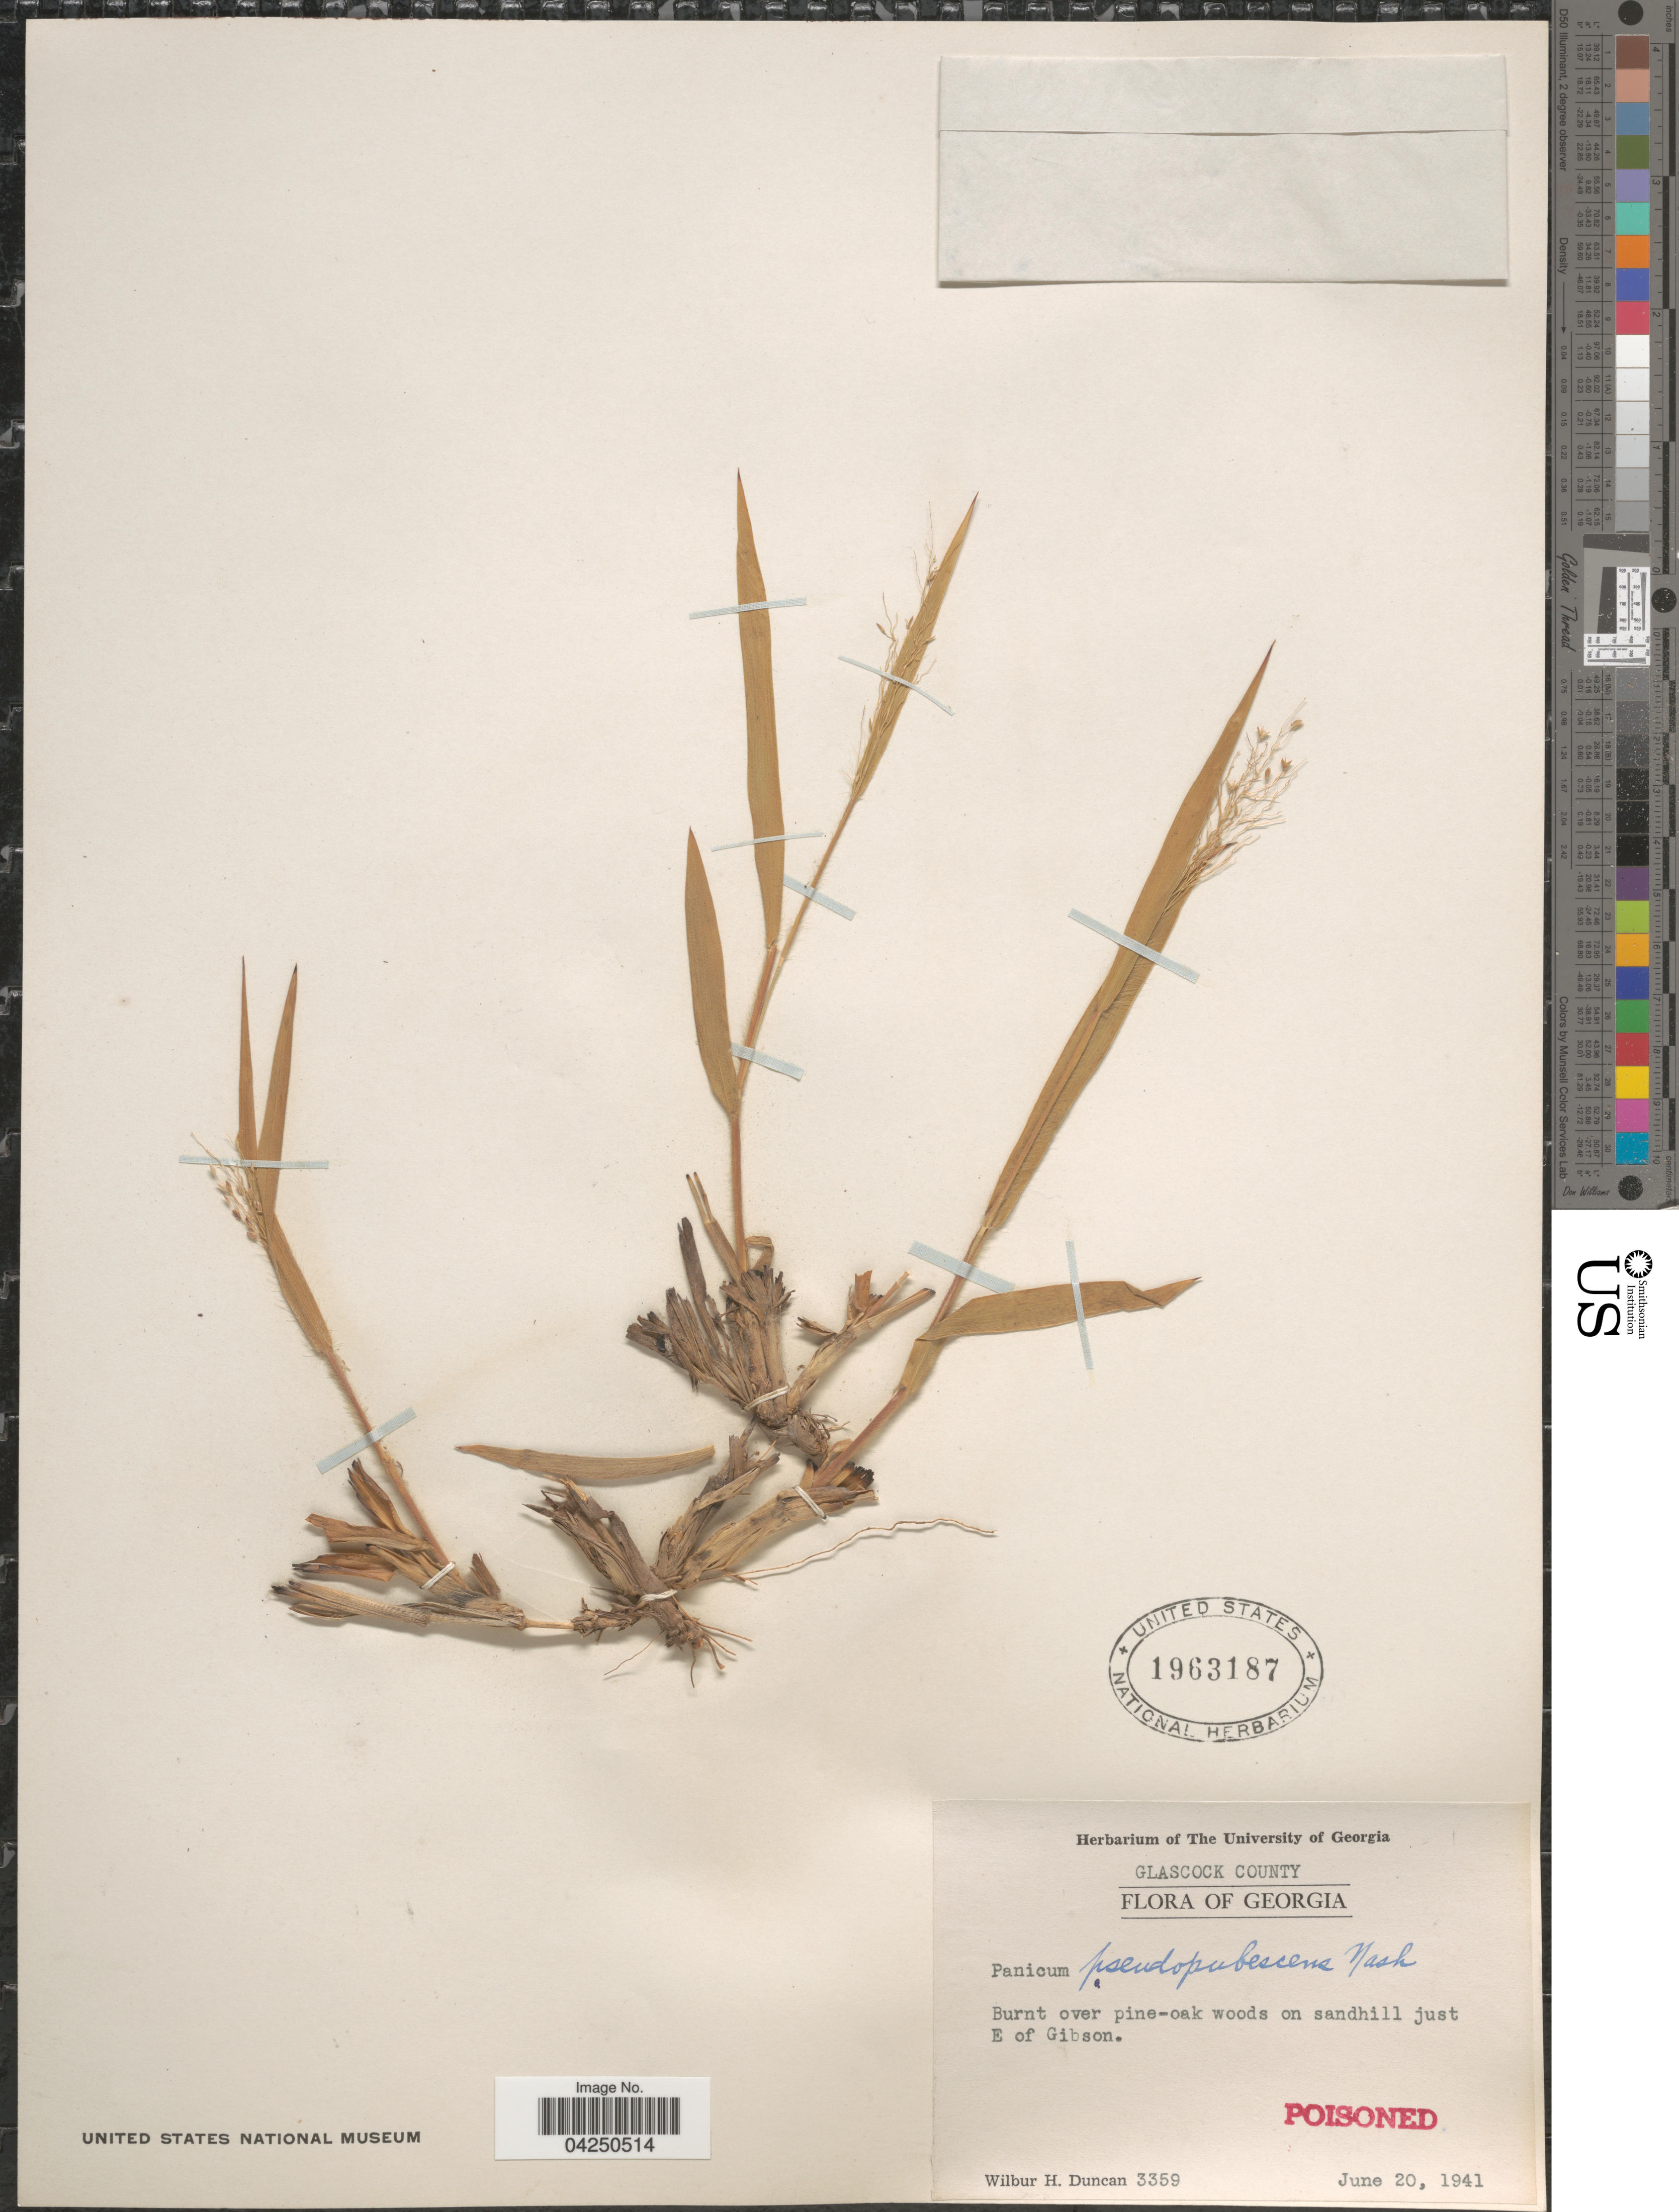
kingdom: Plantae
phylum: Tracheophyta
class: Liliopsida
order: Poales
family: Poaceae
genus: Dichanthelium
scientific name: Dichanthelium acuminatum var. acuminatum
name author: (Sw.) Gould & C.A. Clark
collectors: W. H. Duncan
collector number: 3359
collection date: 1941-06-20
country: United States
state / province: Georgia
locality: Glascock County. Burnt over pine-oak woods on sandhill just E. of Gibson.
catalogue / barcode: US 1963187